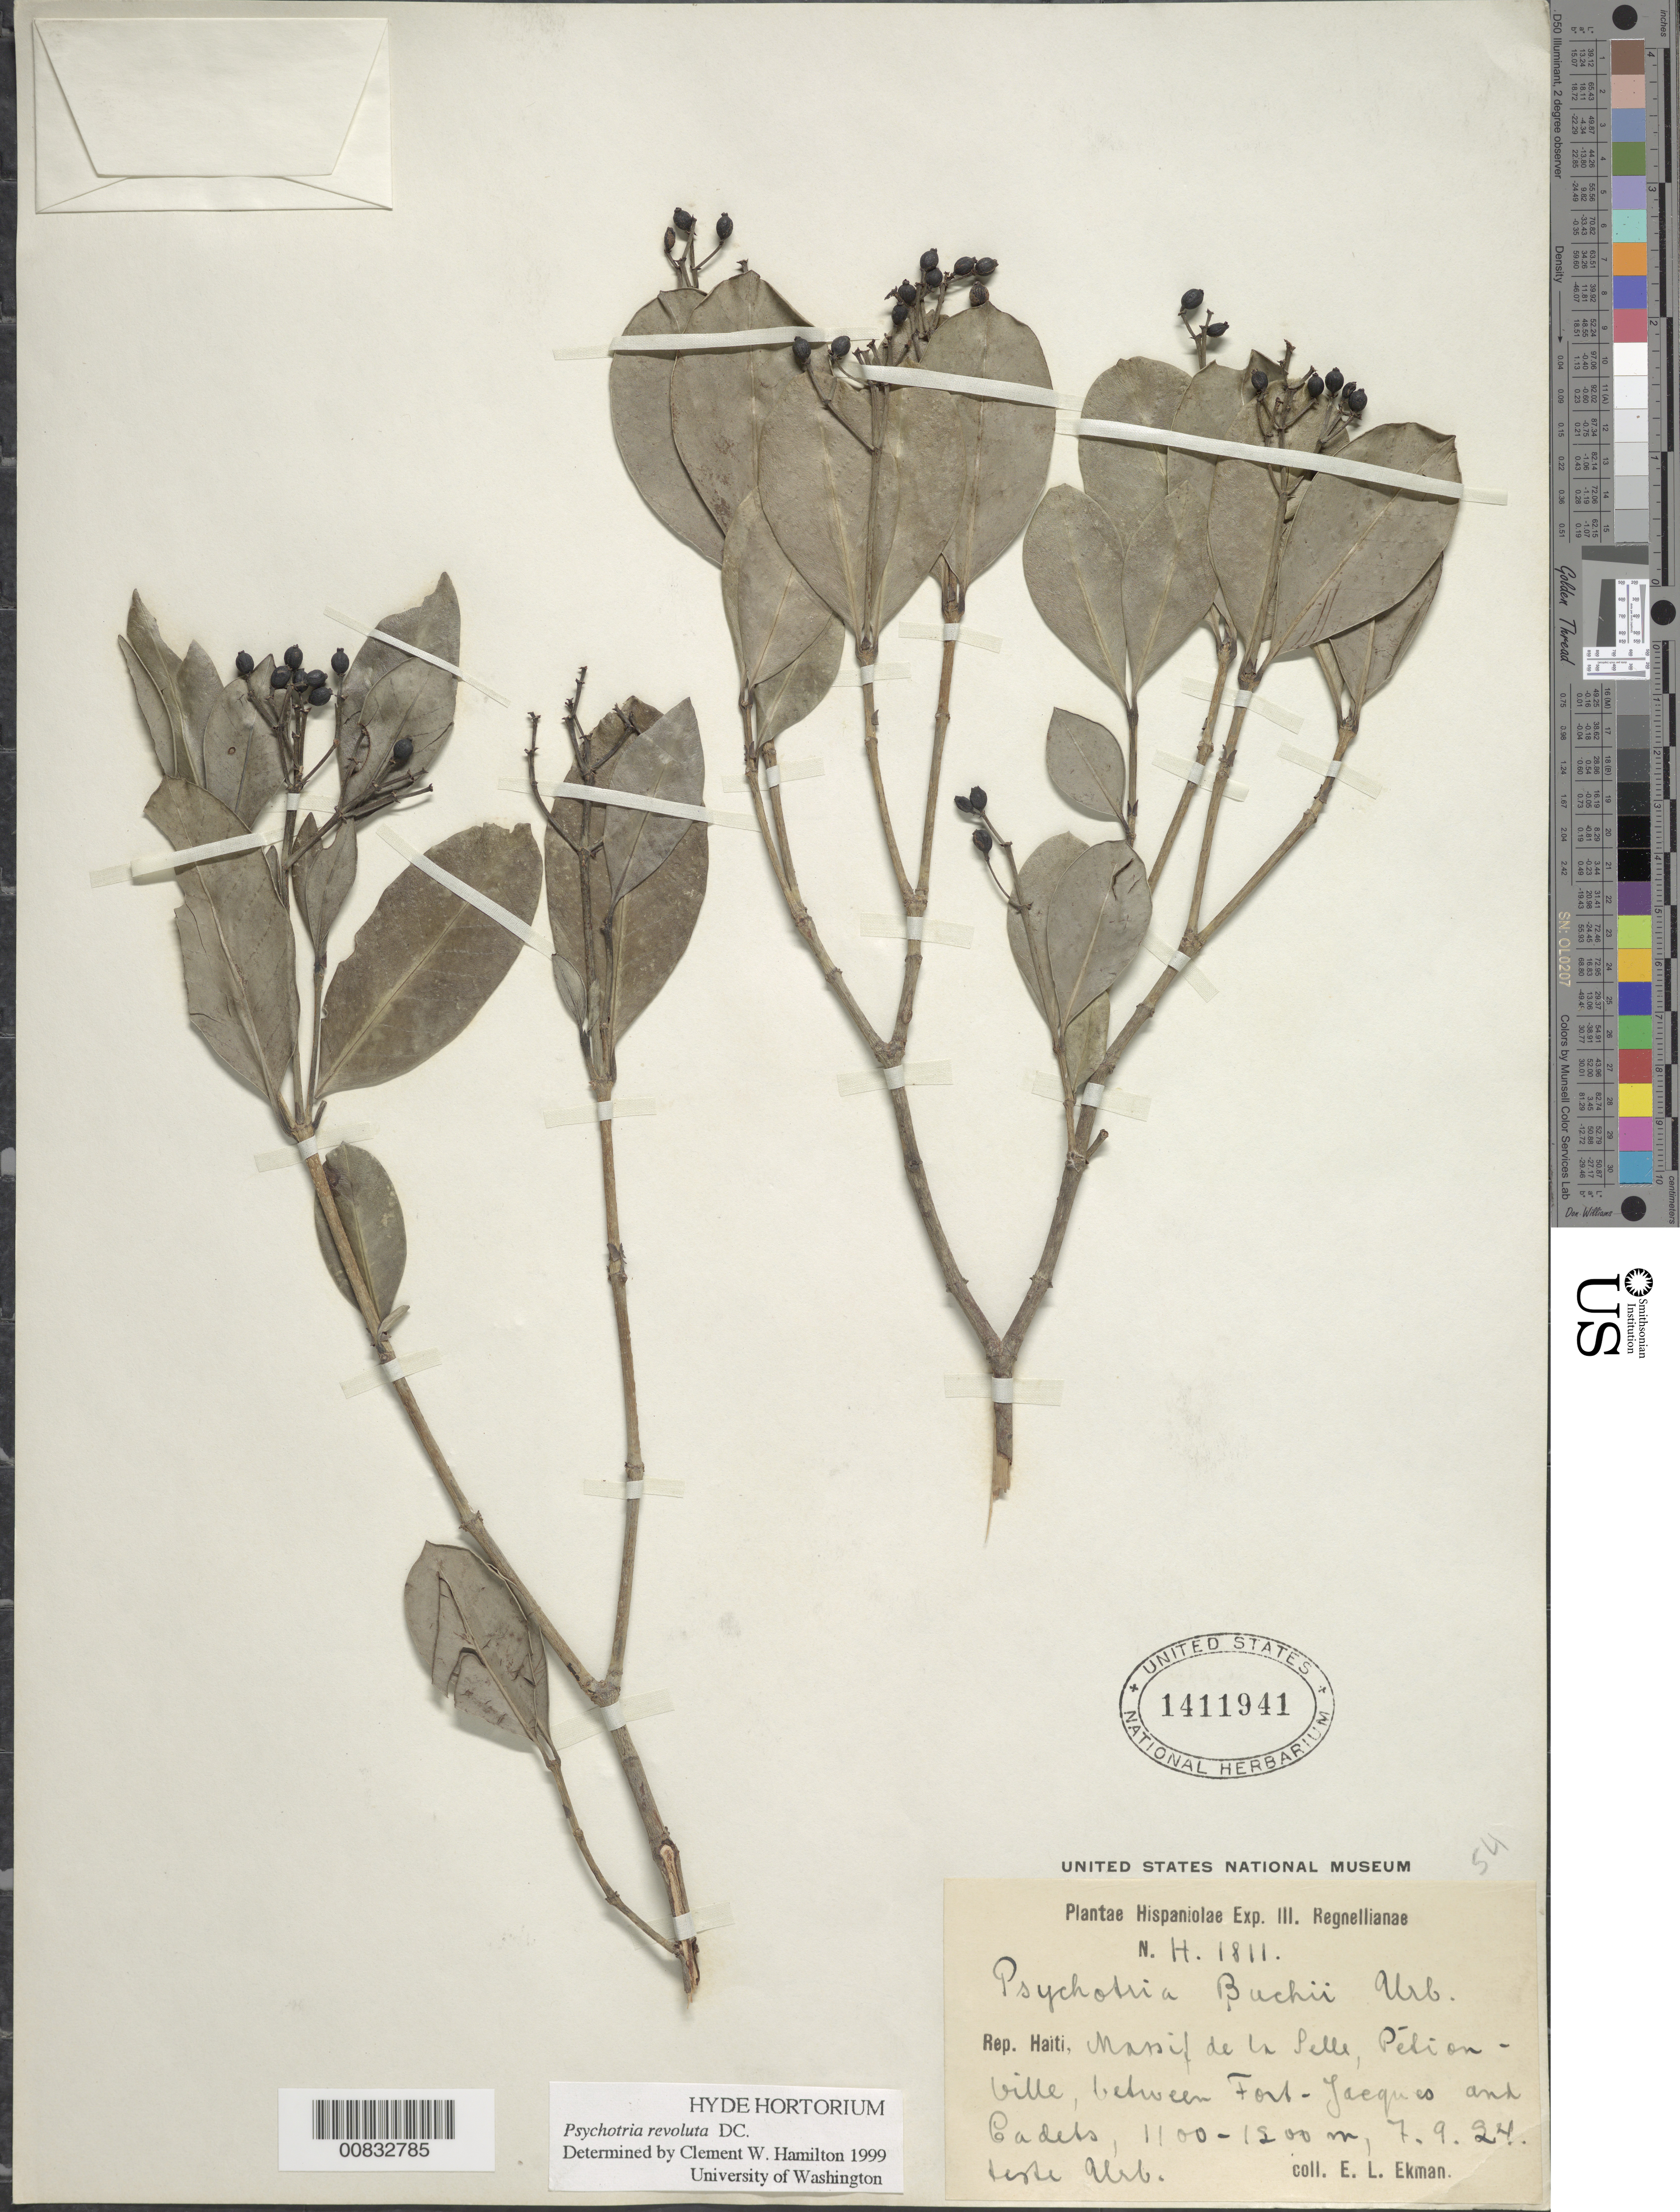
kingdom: Plantae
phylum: Tracheophyta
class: Magnoliopsida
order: Gentianales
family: Rubiaceae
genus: Psychotria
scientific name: Psychotria revoluta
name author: DC.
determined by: Hamilton, C. W.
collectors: E. L. Ekman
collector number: H 1811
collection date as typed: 07 Sep 1924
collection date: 1924-09-07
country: Haiti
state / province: Ouest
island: Hispaniola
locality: Massif de la Selle, Pétionville, between Fort-Jacques and Cadets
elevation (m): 1100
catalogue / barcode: US 1411941